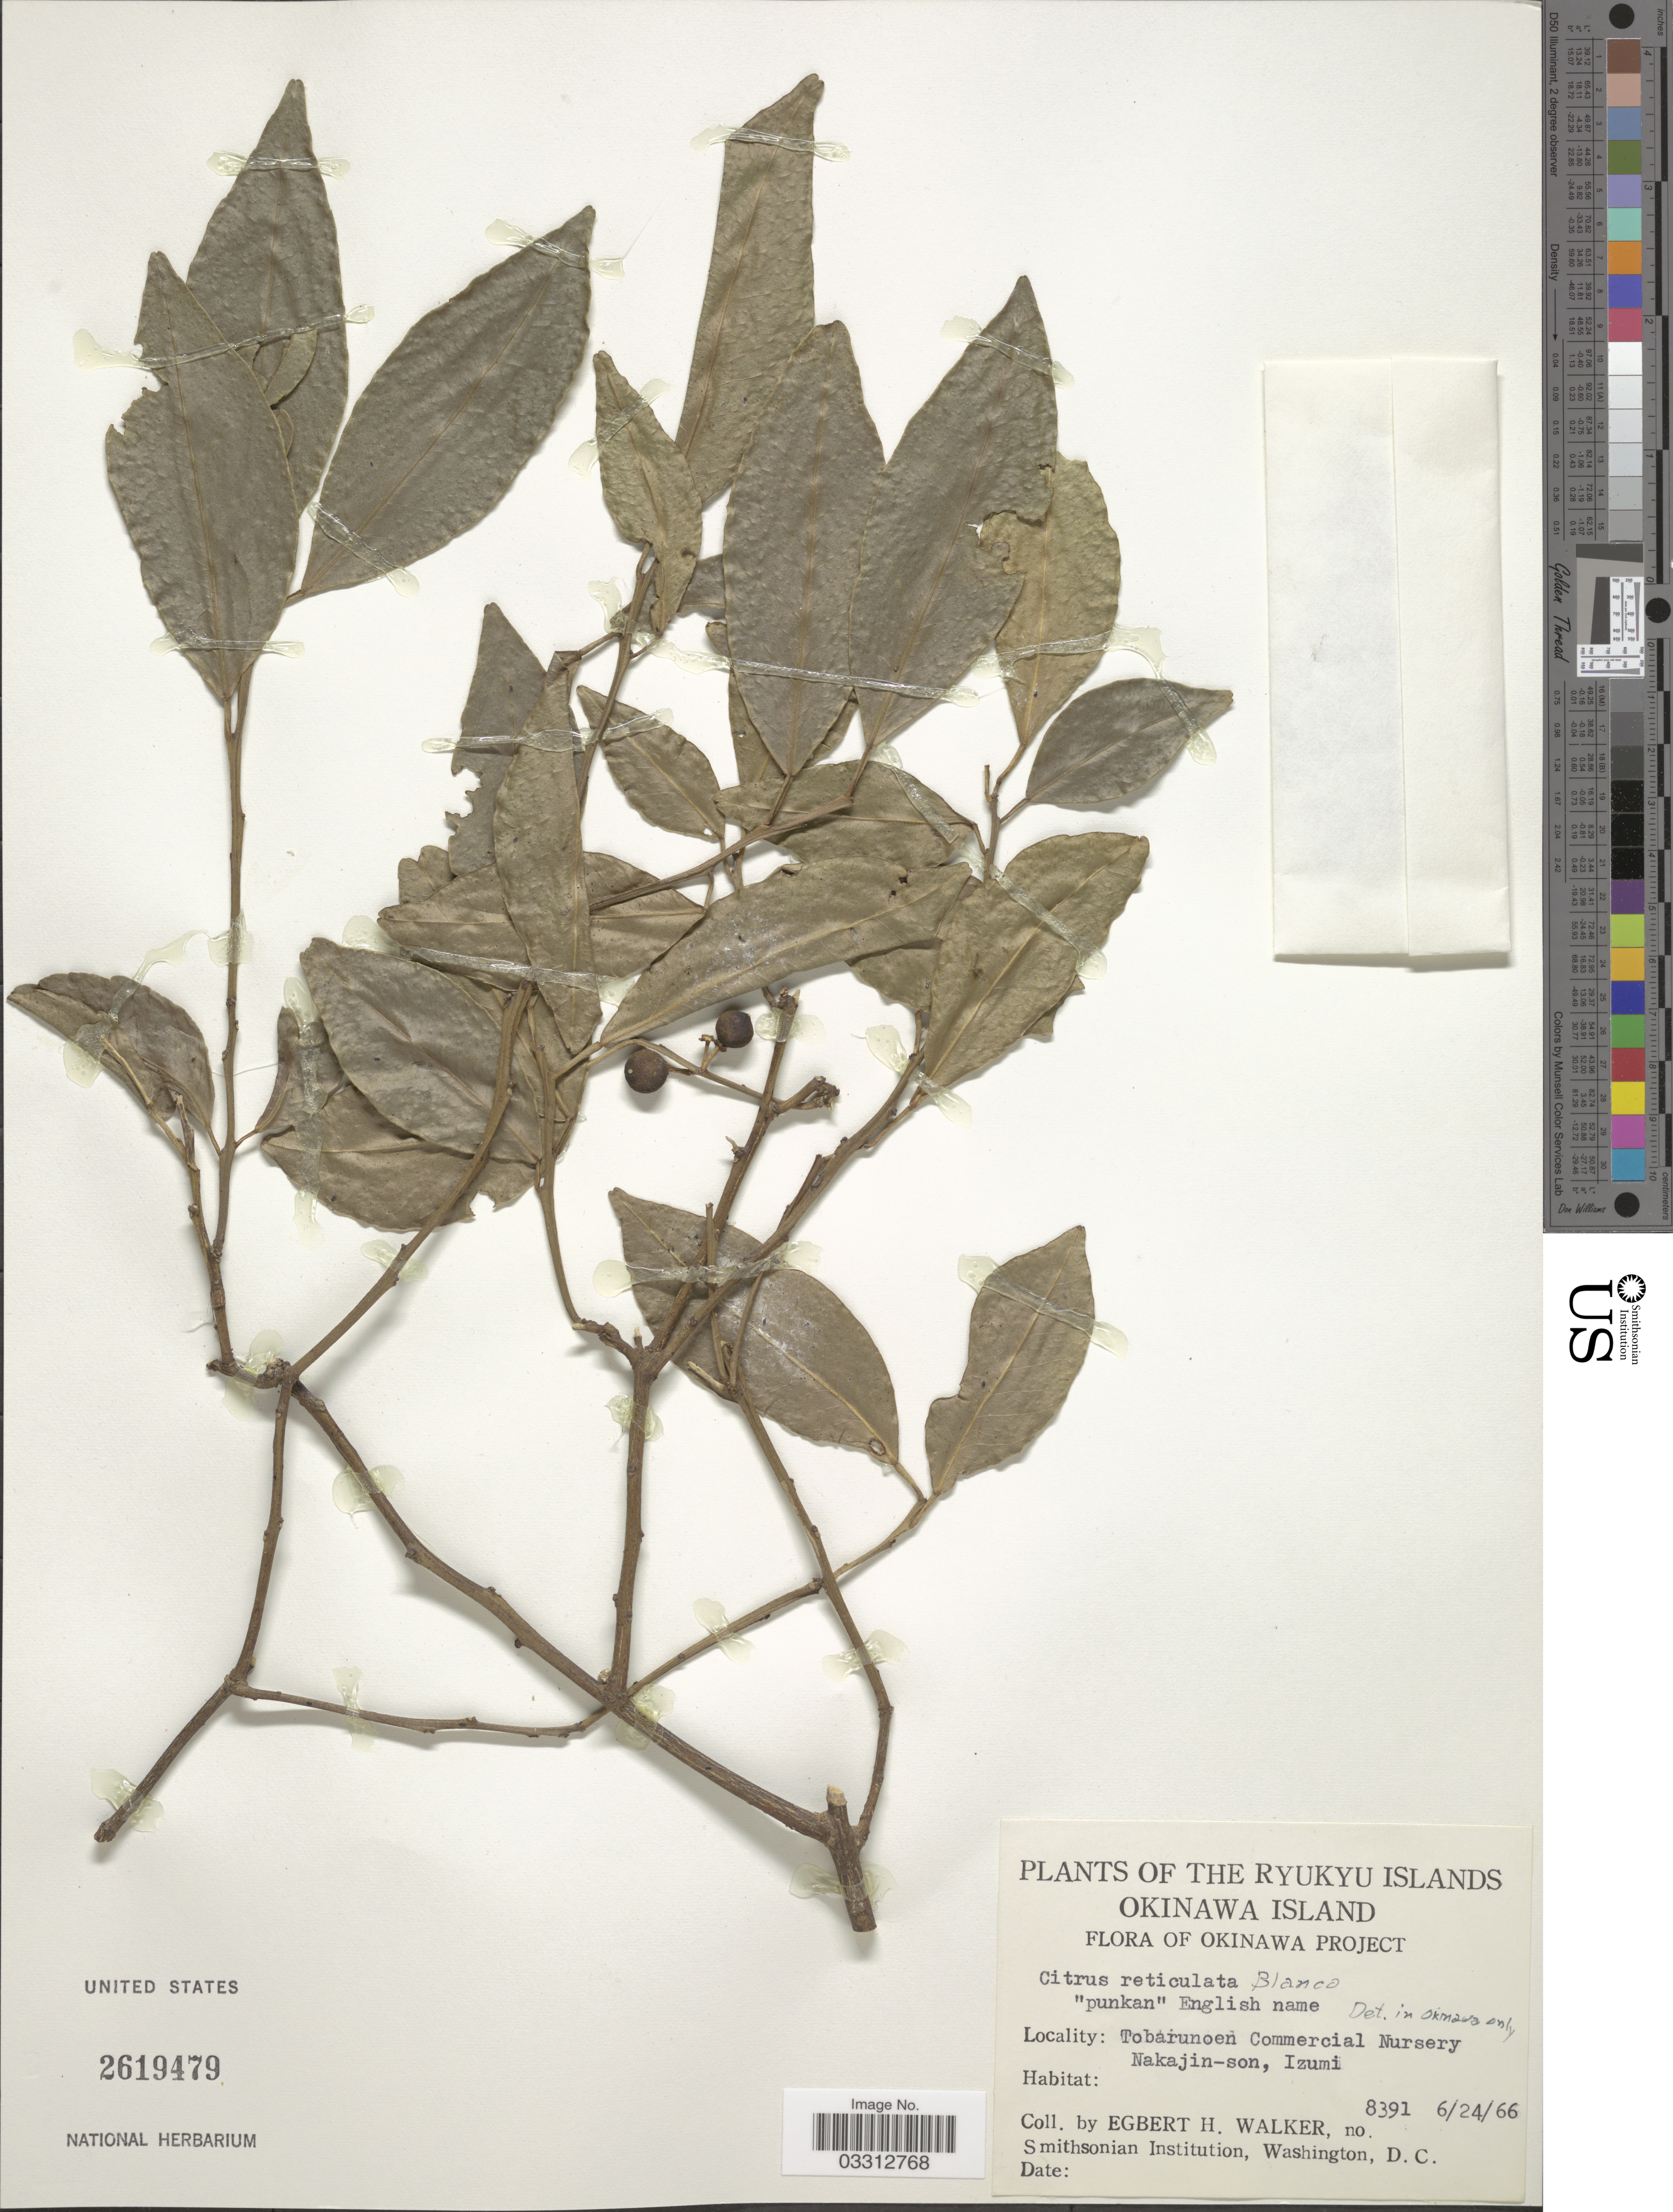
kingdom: Plantae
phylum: Tracheophyta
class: Magnoliopsida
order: Sapindales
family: Rutaceae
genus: Citrus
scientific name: Citrus reticulata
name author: Blanco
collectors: E. H. Walker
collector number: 8391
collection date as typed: Transcribed d/m/y: 24/6/66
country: Japan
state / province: Okinawa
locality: The Ryukyu Islands, Okinawa Island, Tobarunoen Commercial Nursery, Nakajin-son, Izumi.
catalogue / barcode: US 2619479